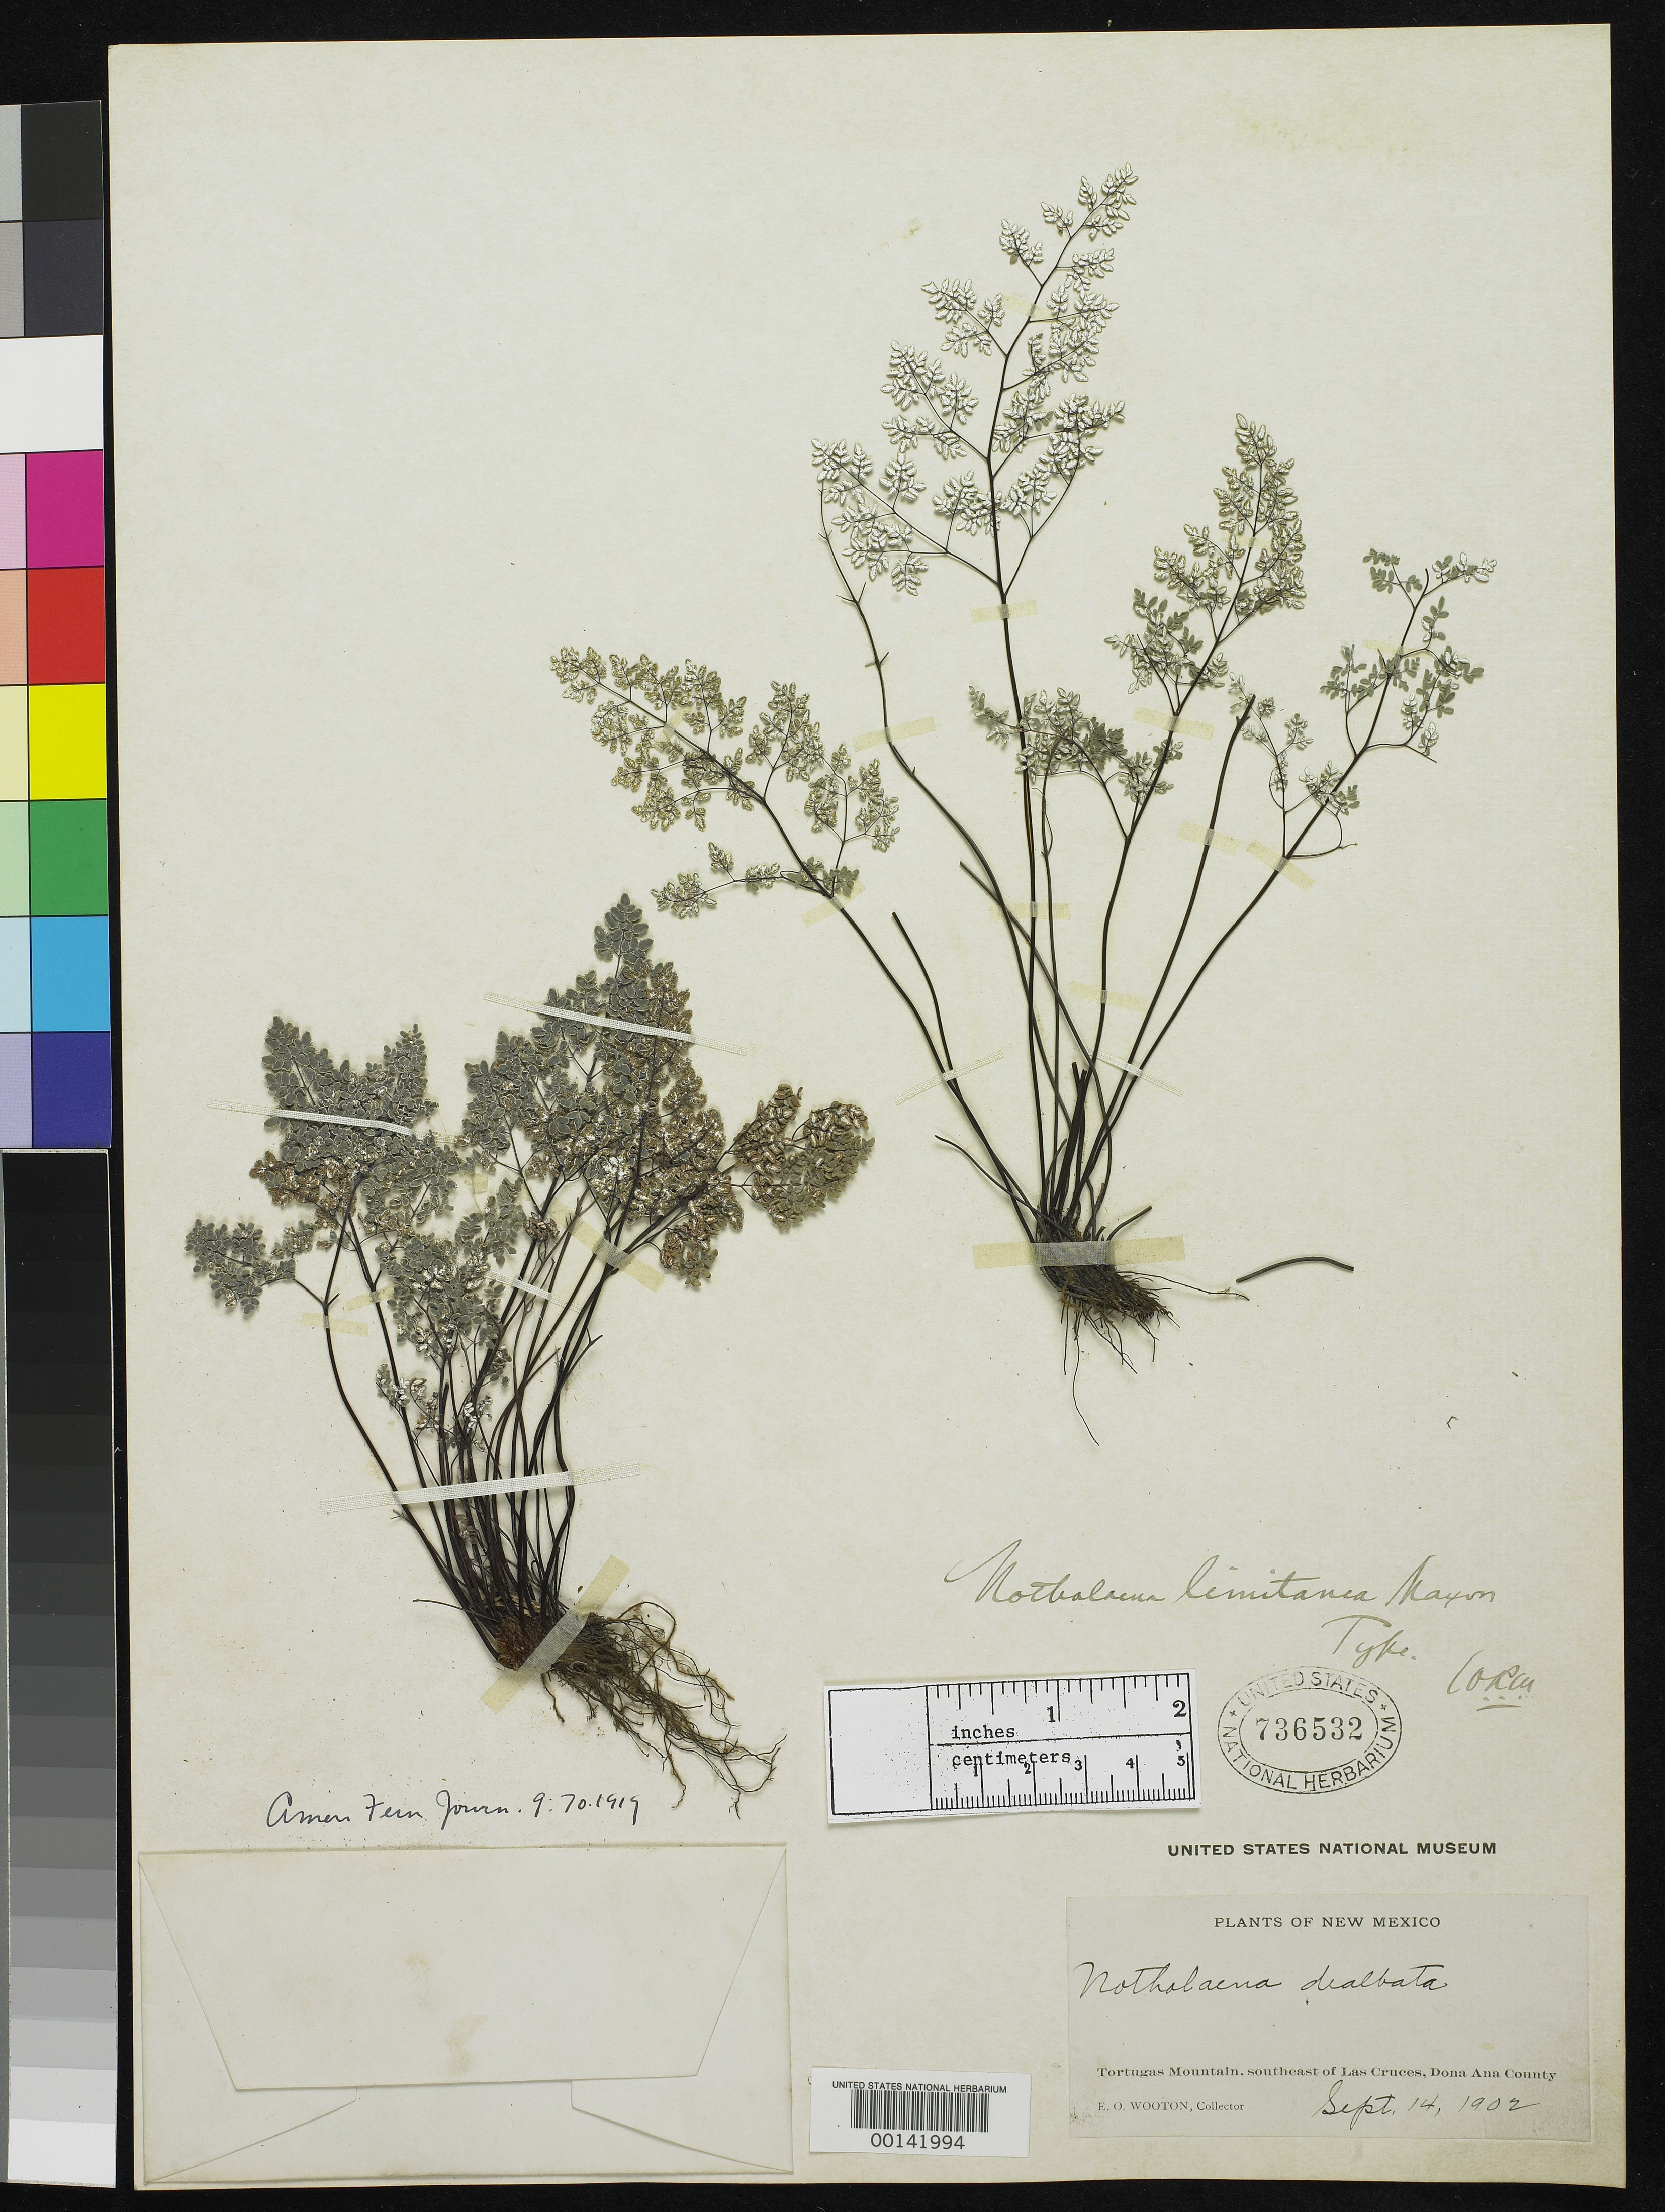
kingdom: Plantae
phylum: Tracheophyta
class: Polypodiopsida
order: Polypodiales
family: Pteridaceae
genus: Notholaena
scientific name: Notholaena limitanea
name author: Maxon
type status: Holotype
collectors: E. O. Wooton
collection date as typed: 14 Sep 1902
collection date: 1902-09-14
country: United States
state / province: New Mexico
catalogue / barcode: US 736532